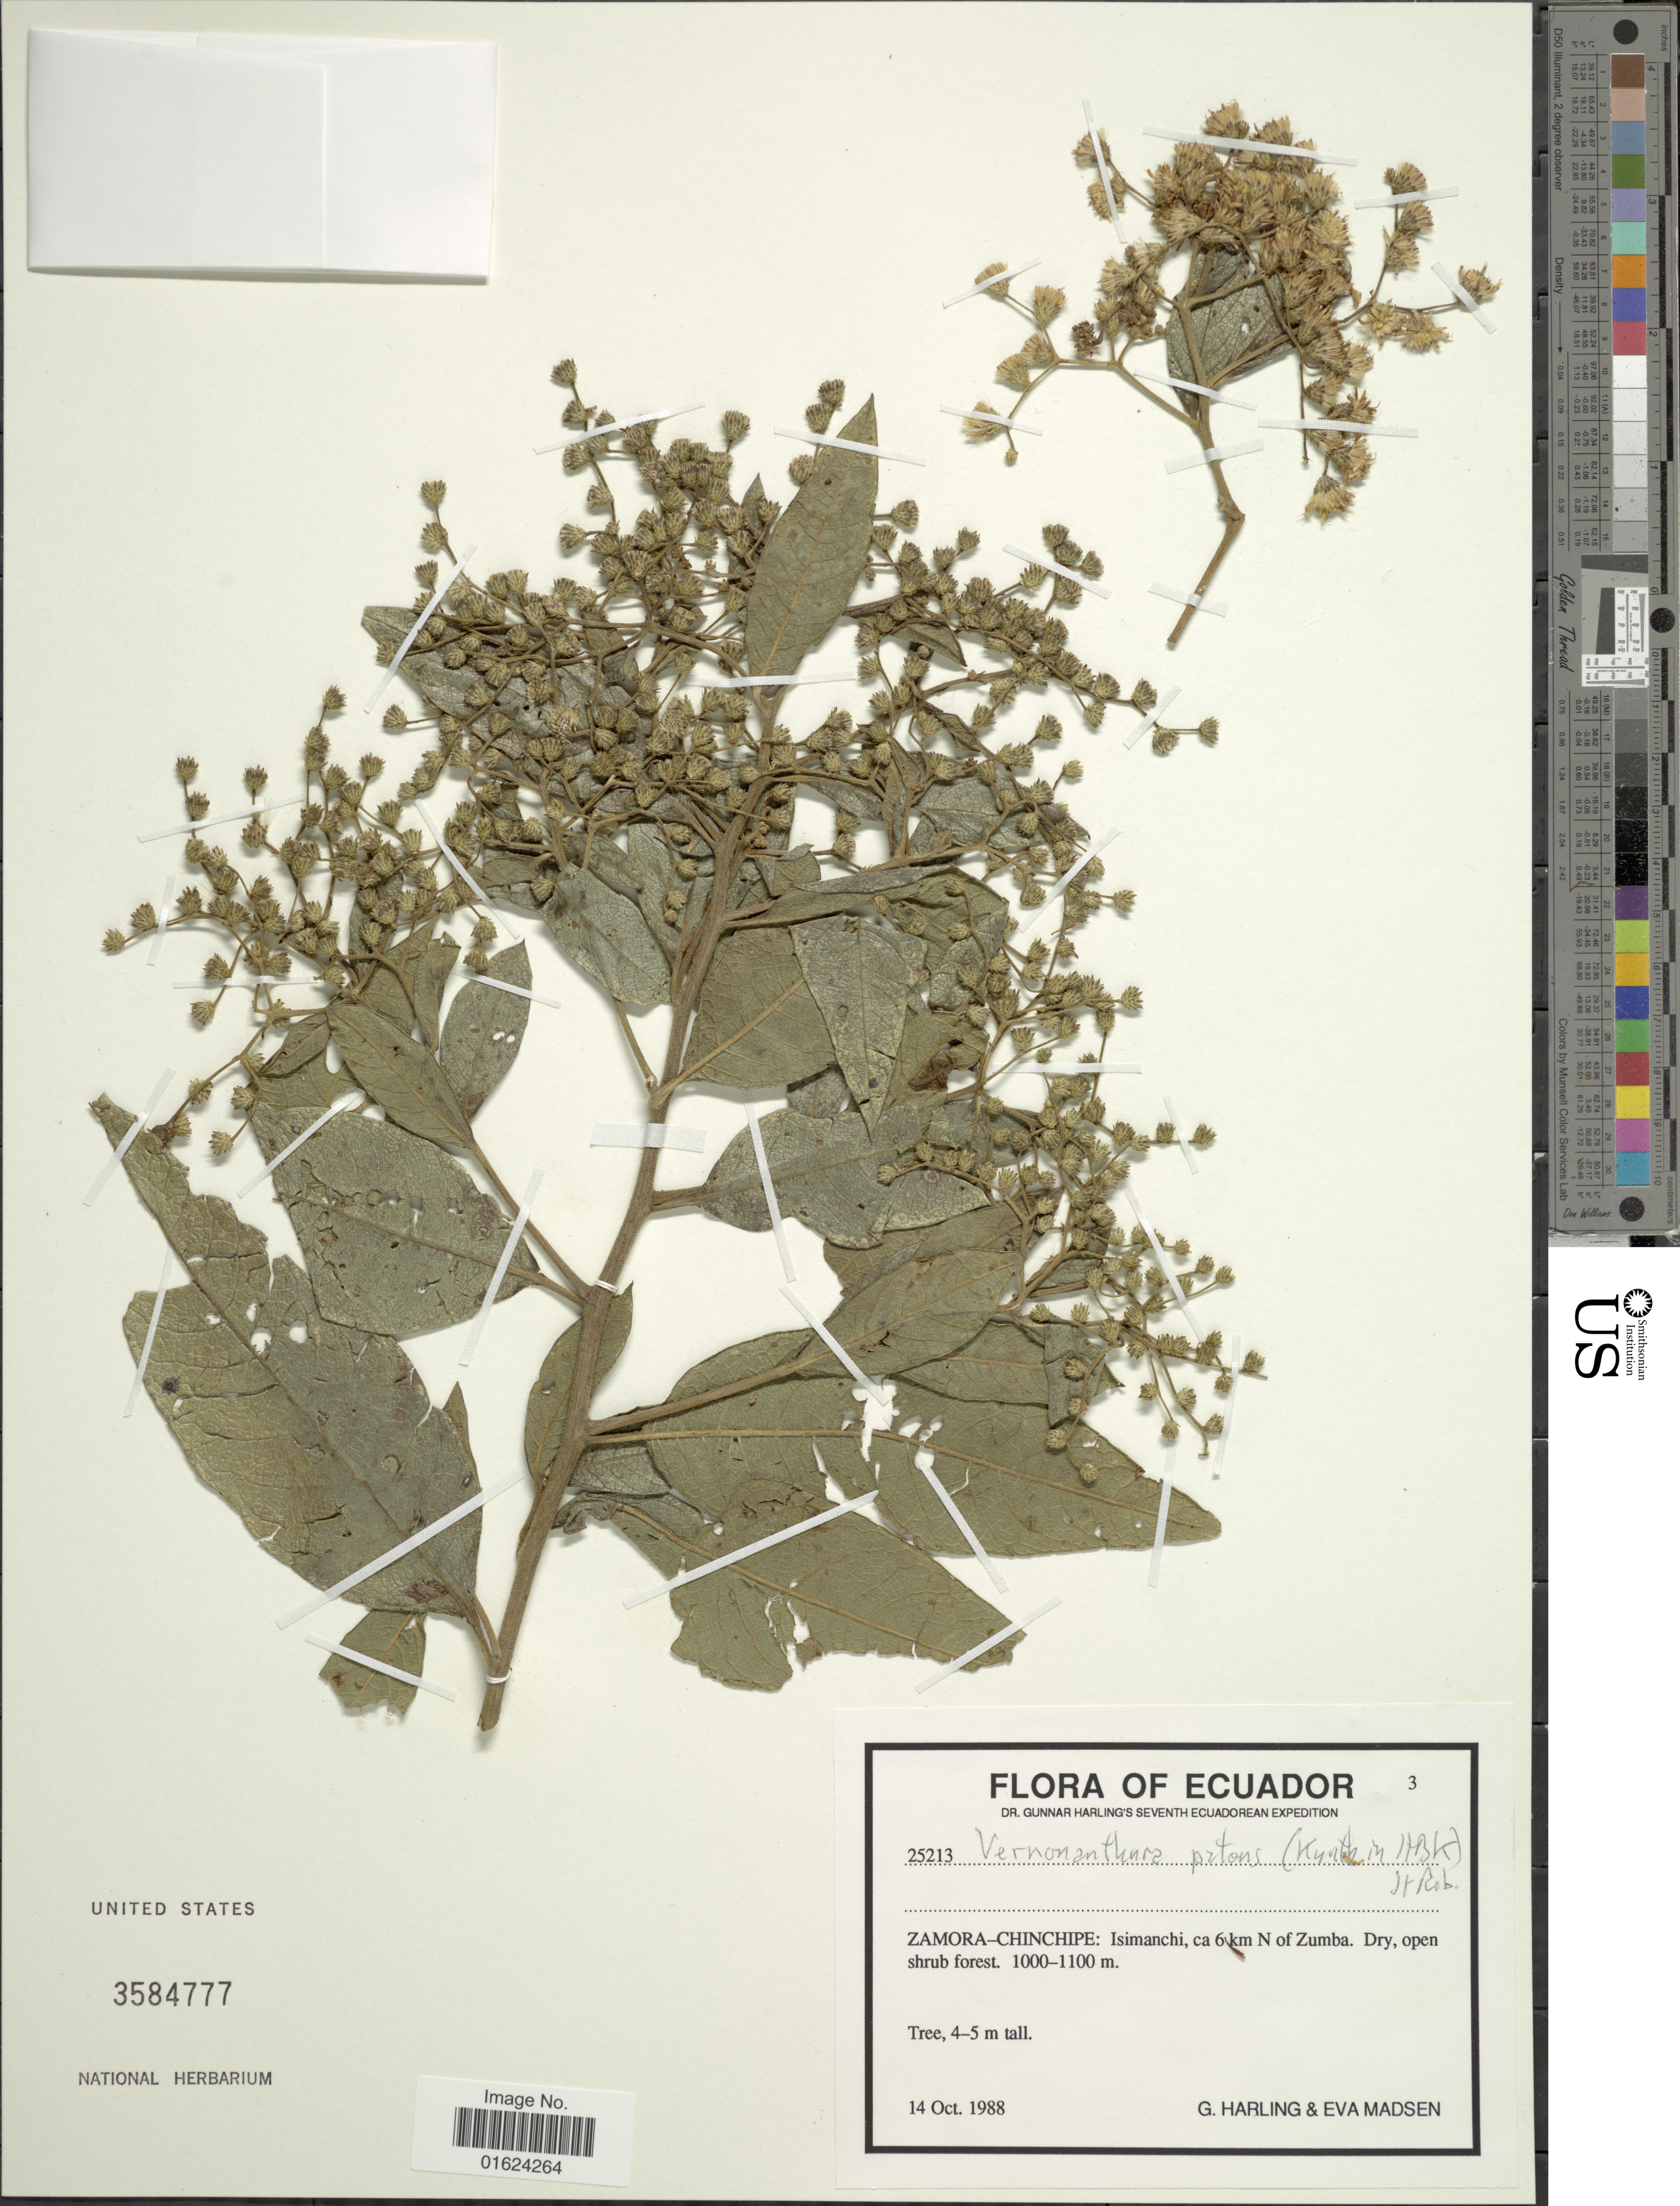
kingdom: Plantae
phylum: Tracheophyta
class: Magnoliopsida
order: Asterales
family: Asteraceae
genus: Vernonanthura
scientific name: Vernonanthura patens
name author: (Kunth) H. Rob.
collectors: G. Harling & E. Madsen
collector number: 25213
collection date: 1988-10-14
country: Ecuador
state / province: Zamora-Chinchipe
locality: Zamora-Chinchipe: Isimanchi, ca. 6 km N of Zumba.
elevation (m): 1000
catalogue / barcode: US 3584777